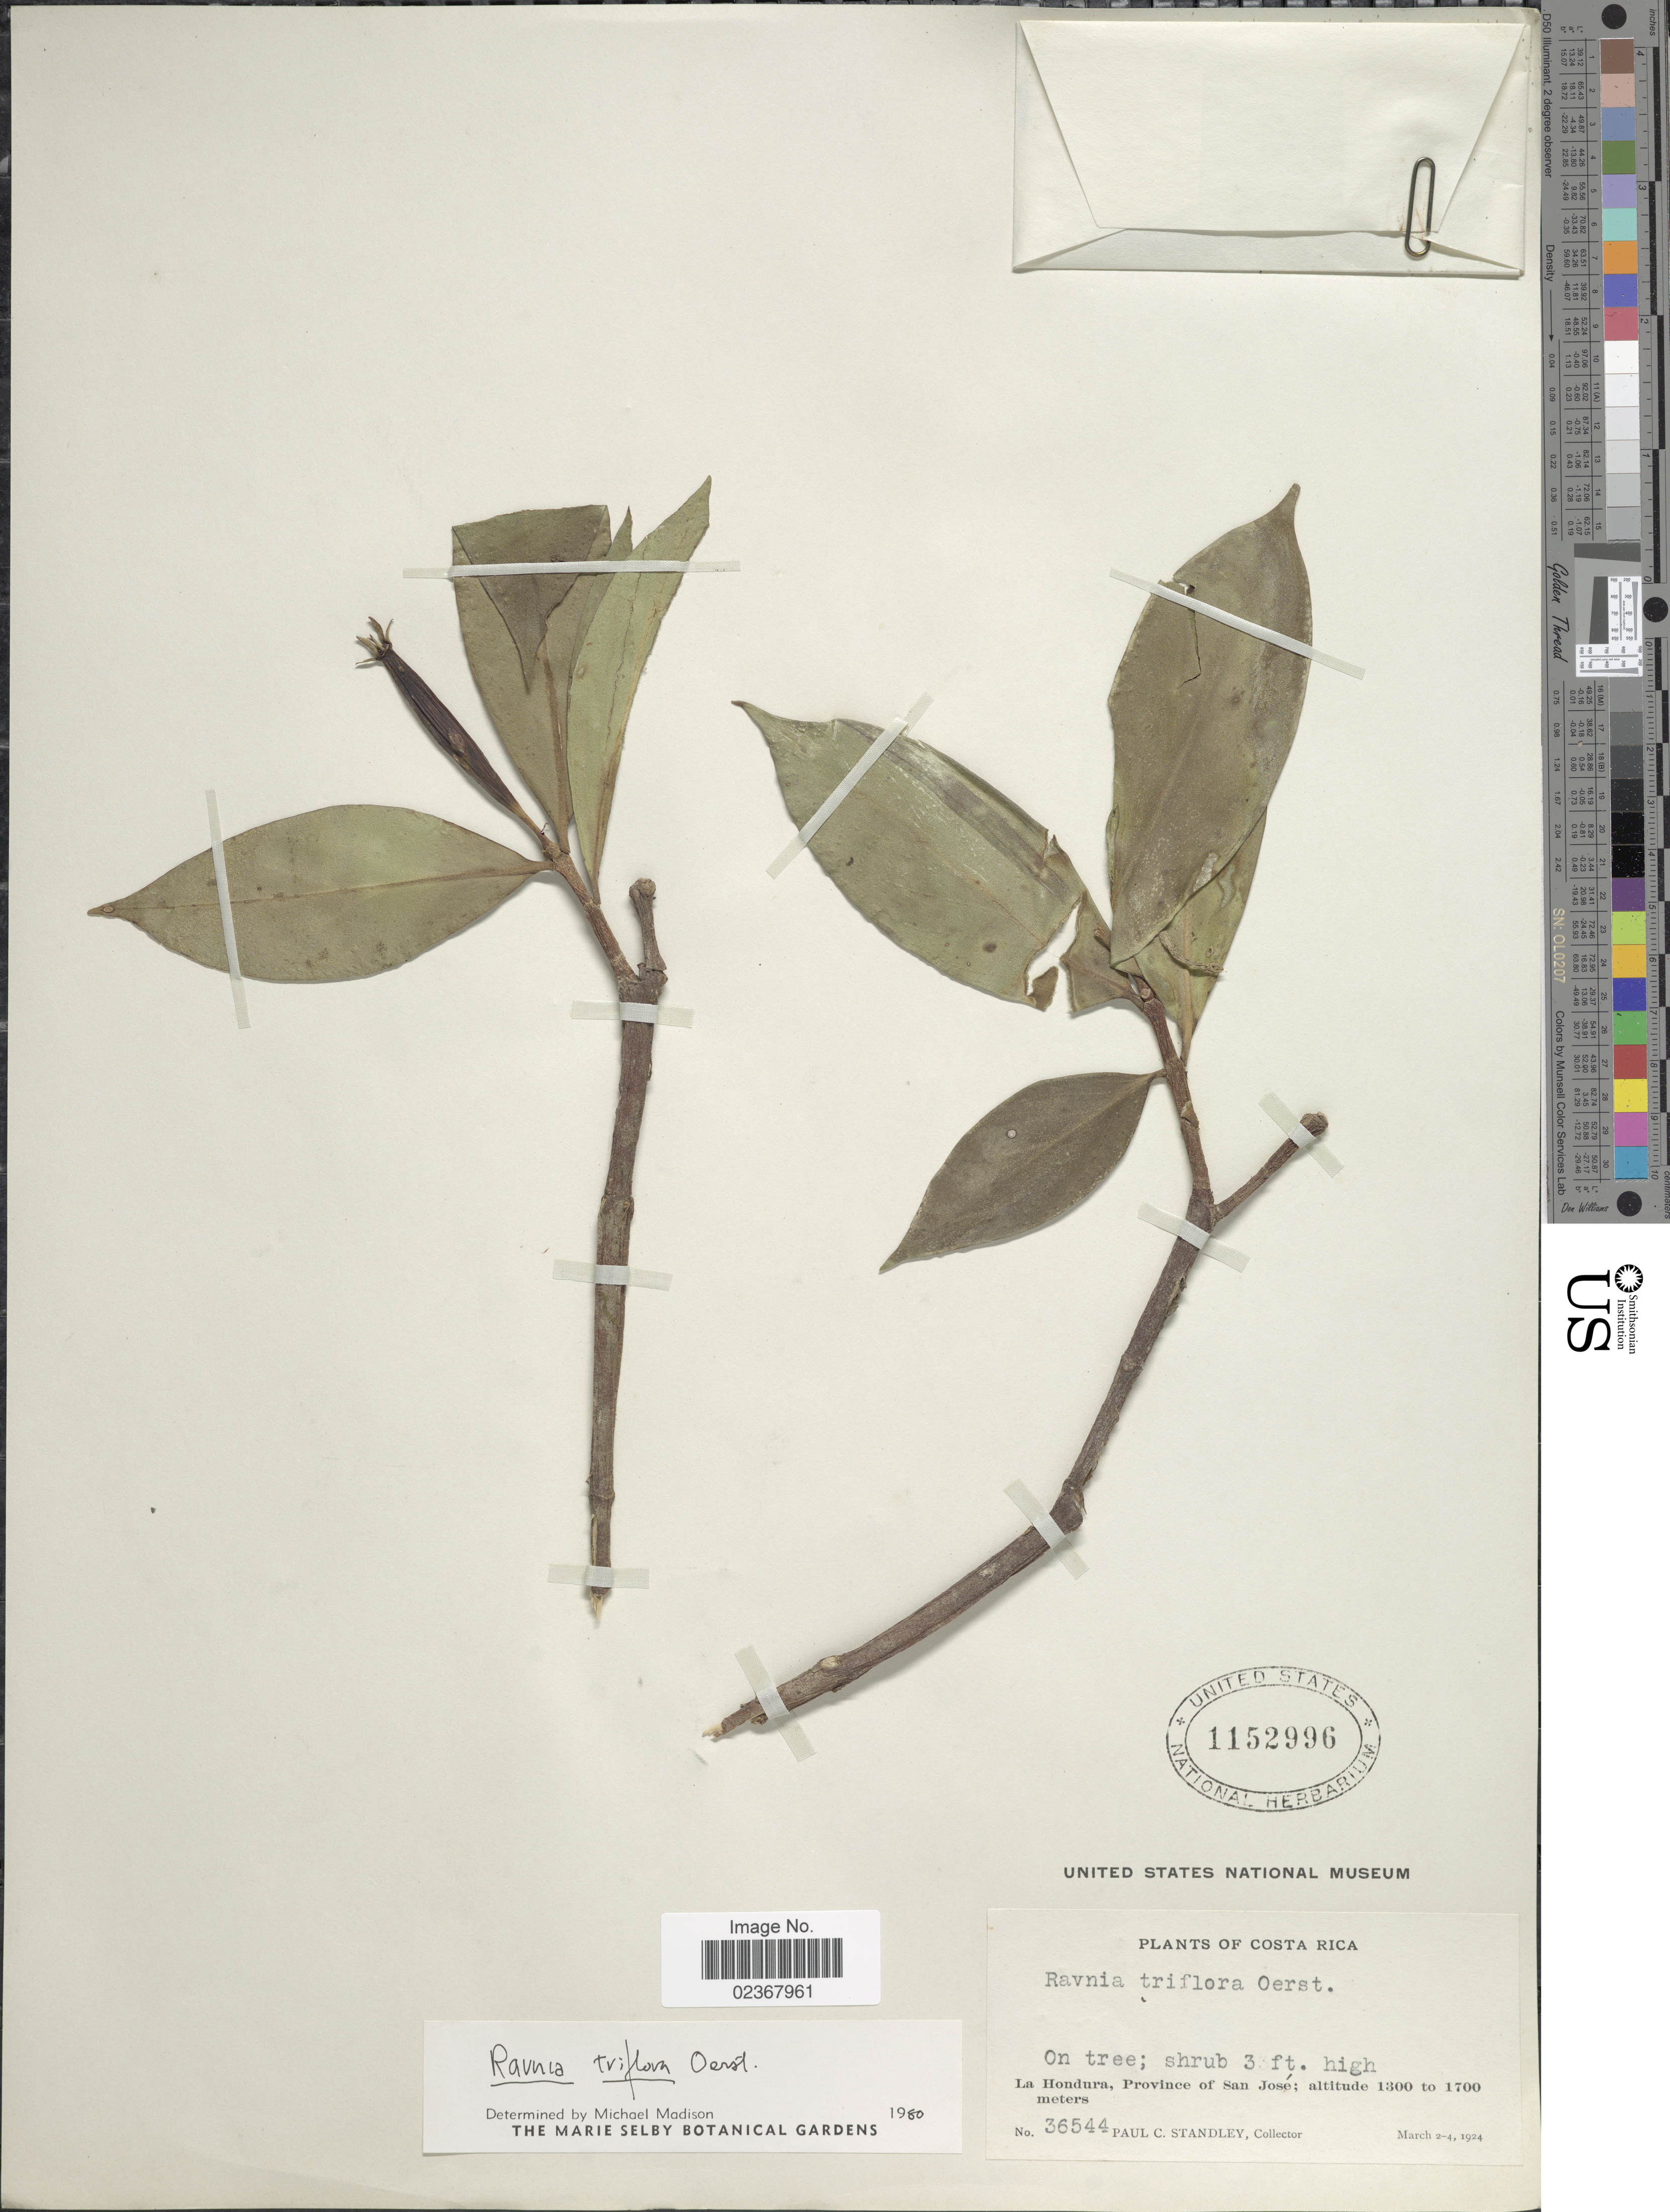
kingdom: Plantae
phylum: Tracheophyta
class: Magnoliopsida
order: Gentianales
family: Rubiaceae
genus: Hillia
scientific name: Hillia triflora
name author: (Oerst.) C.M. Taylor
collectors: P. C. Standley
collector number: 36544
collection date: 1924-03-02/1924-03-04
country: Costa Rica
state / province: San José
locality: La Hondura, Province of San Jose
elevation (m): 1300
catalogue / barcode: US 1152996